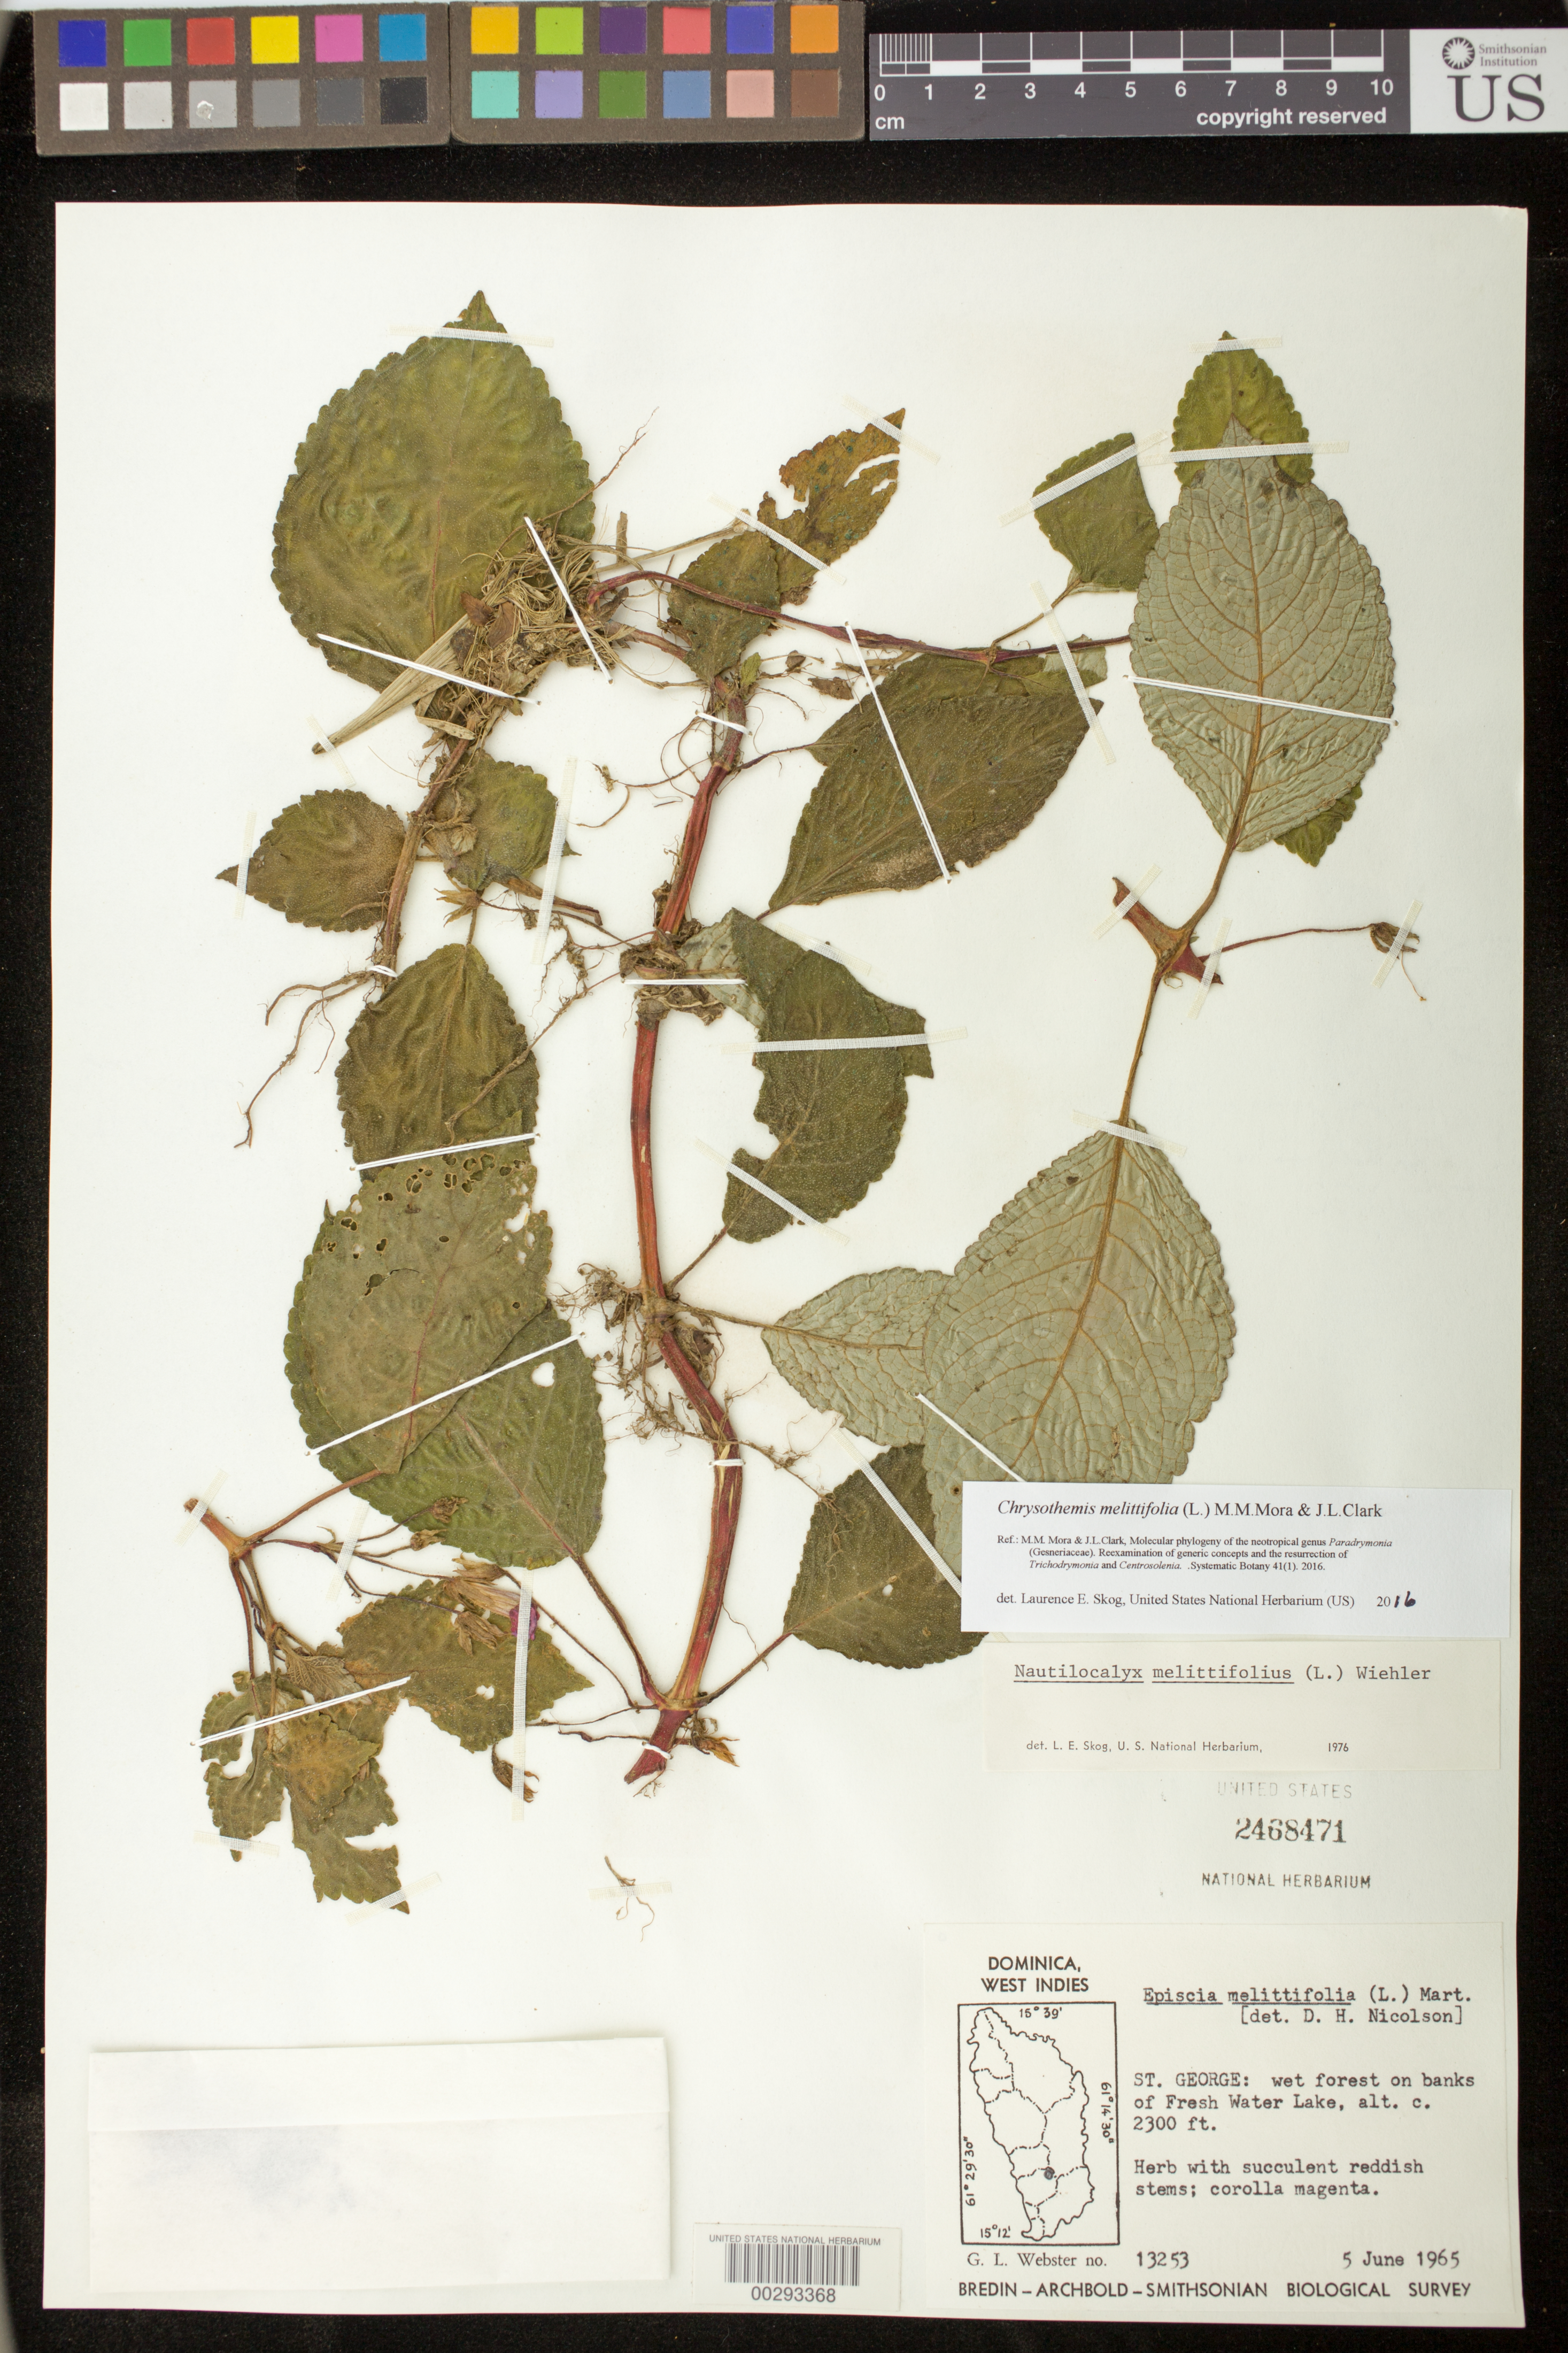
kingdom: Plantae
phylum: Tracheophyta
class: Magnoliopsida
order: Lamiales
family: Gesneriaceae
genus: Chrysothemis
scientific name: Chrysothemis melittifolia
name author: (L.) M.M. Mora & J.L. Clark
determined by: Skog, Laurence E.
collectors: G. L. Webster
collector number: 13253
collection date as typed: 05 Jun 1965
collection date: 1965-06-05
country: Dominica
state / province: St. George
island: Dominica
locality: Fresh water lake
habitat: Wet forest on banks of lake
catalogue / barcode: US 2468471